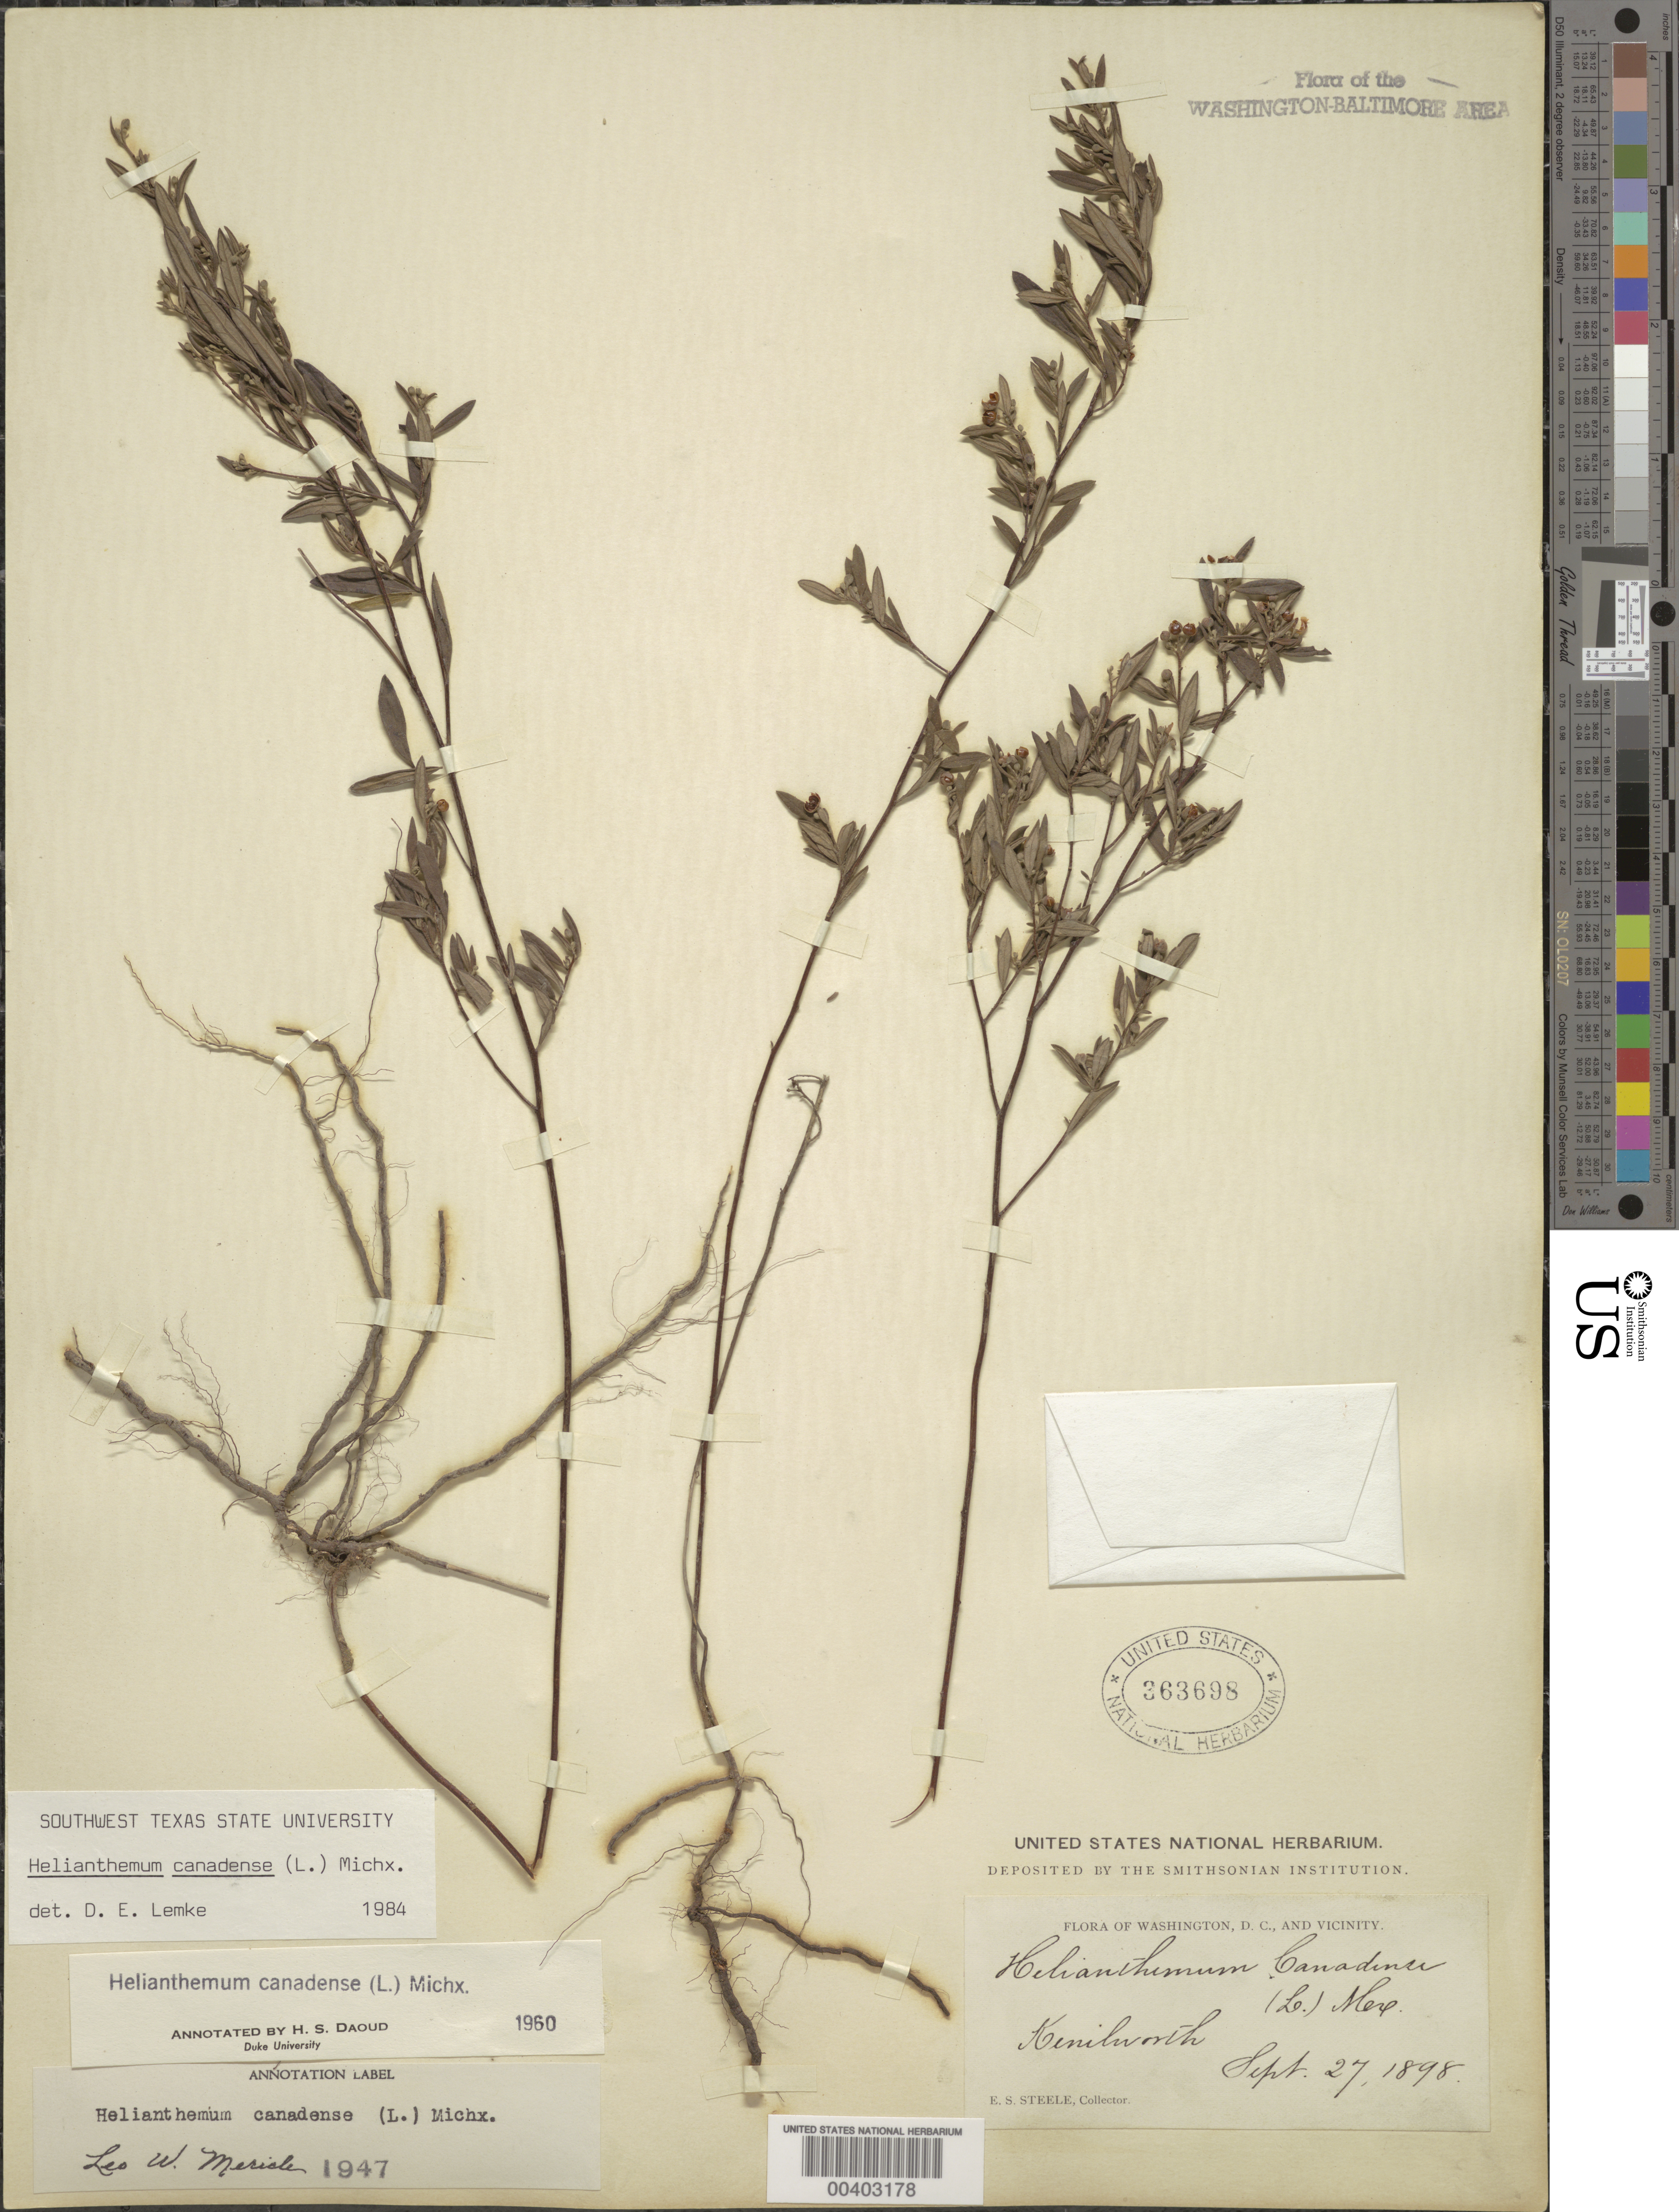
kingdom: Plantae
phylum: Tracheophyta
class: Magnoliopsida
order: Malvales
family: Cistaceae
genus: Crocanthemum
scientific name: Crocanthemum canadense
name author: (L.) Britton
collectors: E. Steele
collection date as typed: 27 Sep 1898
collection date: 1898-09-27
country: United States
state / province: District of Columbia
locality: Kenilworth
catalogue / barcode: US 363698